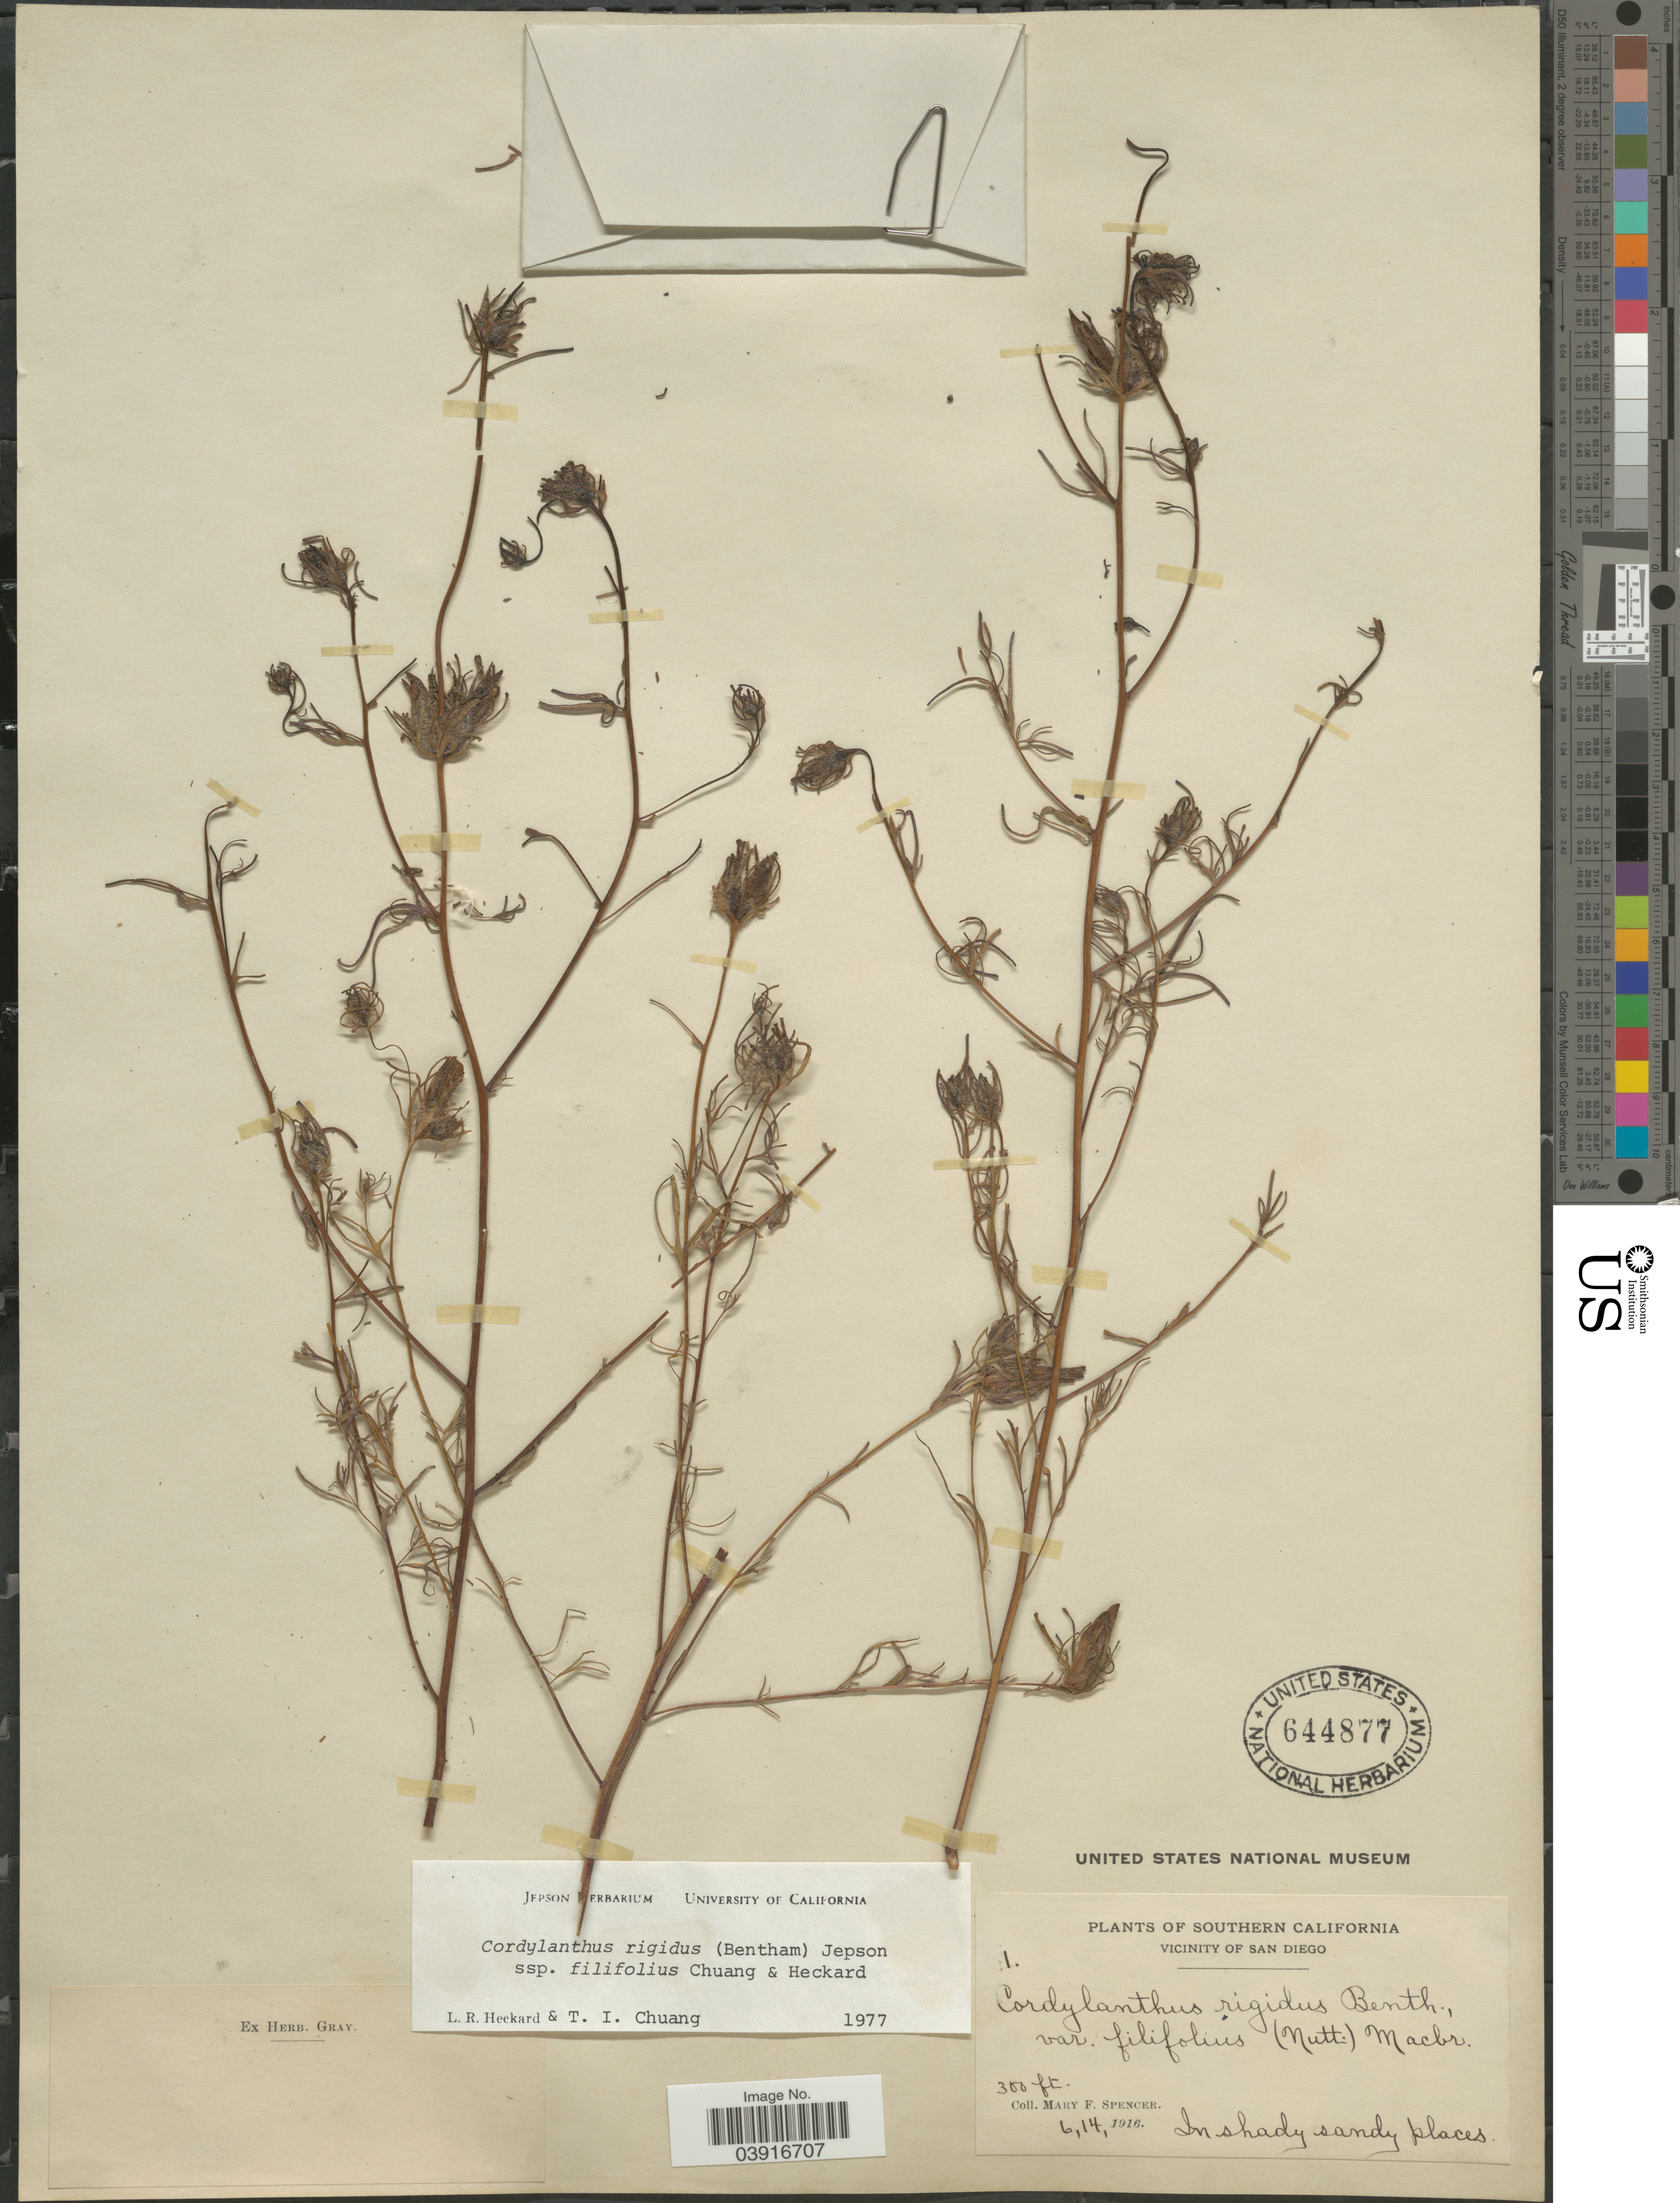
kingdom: Plantae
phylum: Tracheophyta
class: Magnoliopsida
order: Lamiales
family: Orobanchaceae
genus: Cordylanthus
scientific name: Cordylanthus rigidus subsp. filifolius T.I. Chuang & Heckard, ined.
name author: T.I. Chuang & Heckard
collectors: M. Spencer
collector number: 1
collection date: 1916-06-14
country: United States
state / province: California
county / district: San Diego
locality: Southern California. Vicinity of San Diego. In shady sandy places.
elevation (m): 91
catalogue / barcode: US 644877